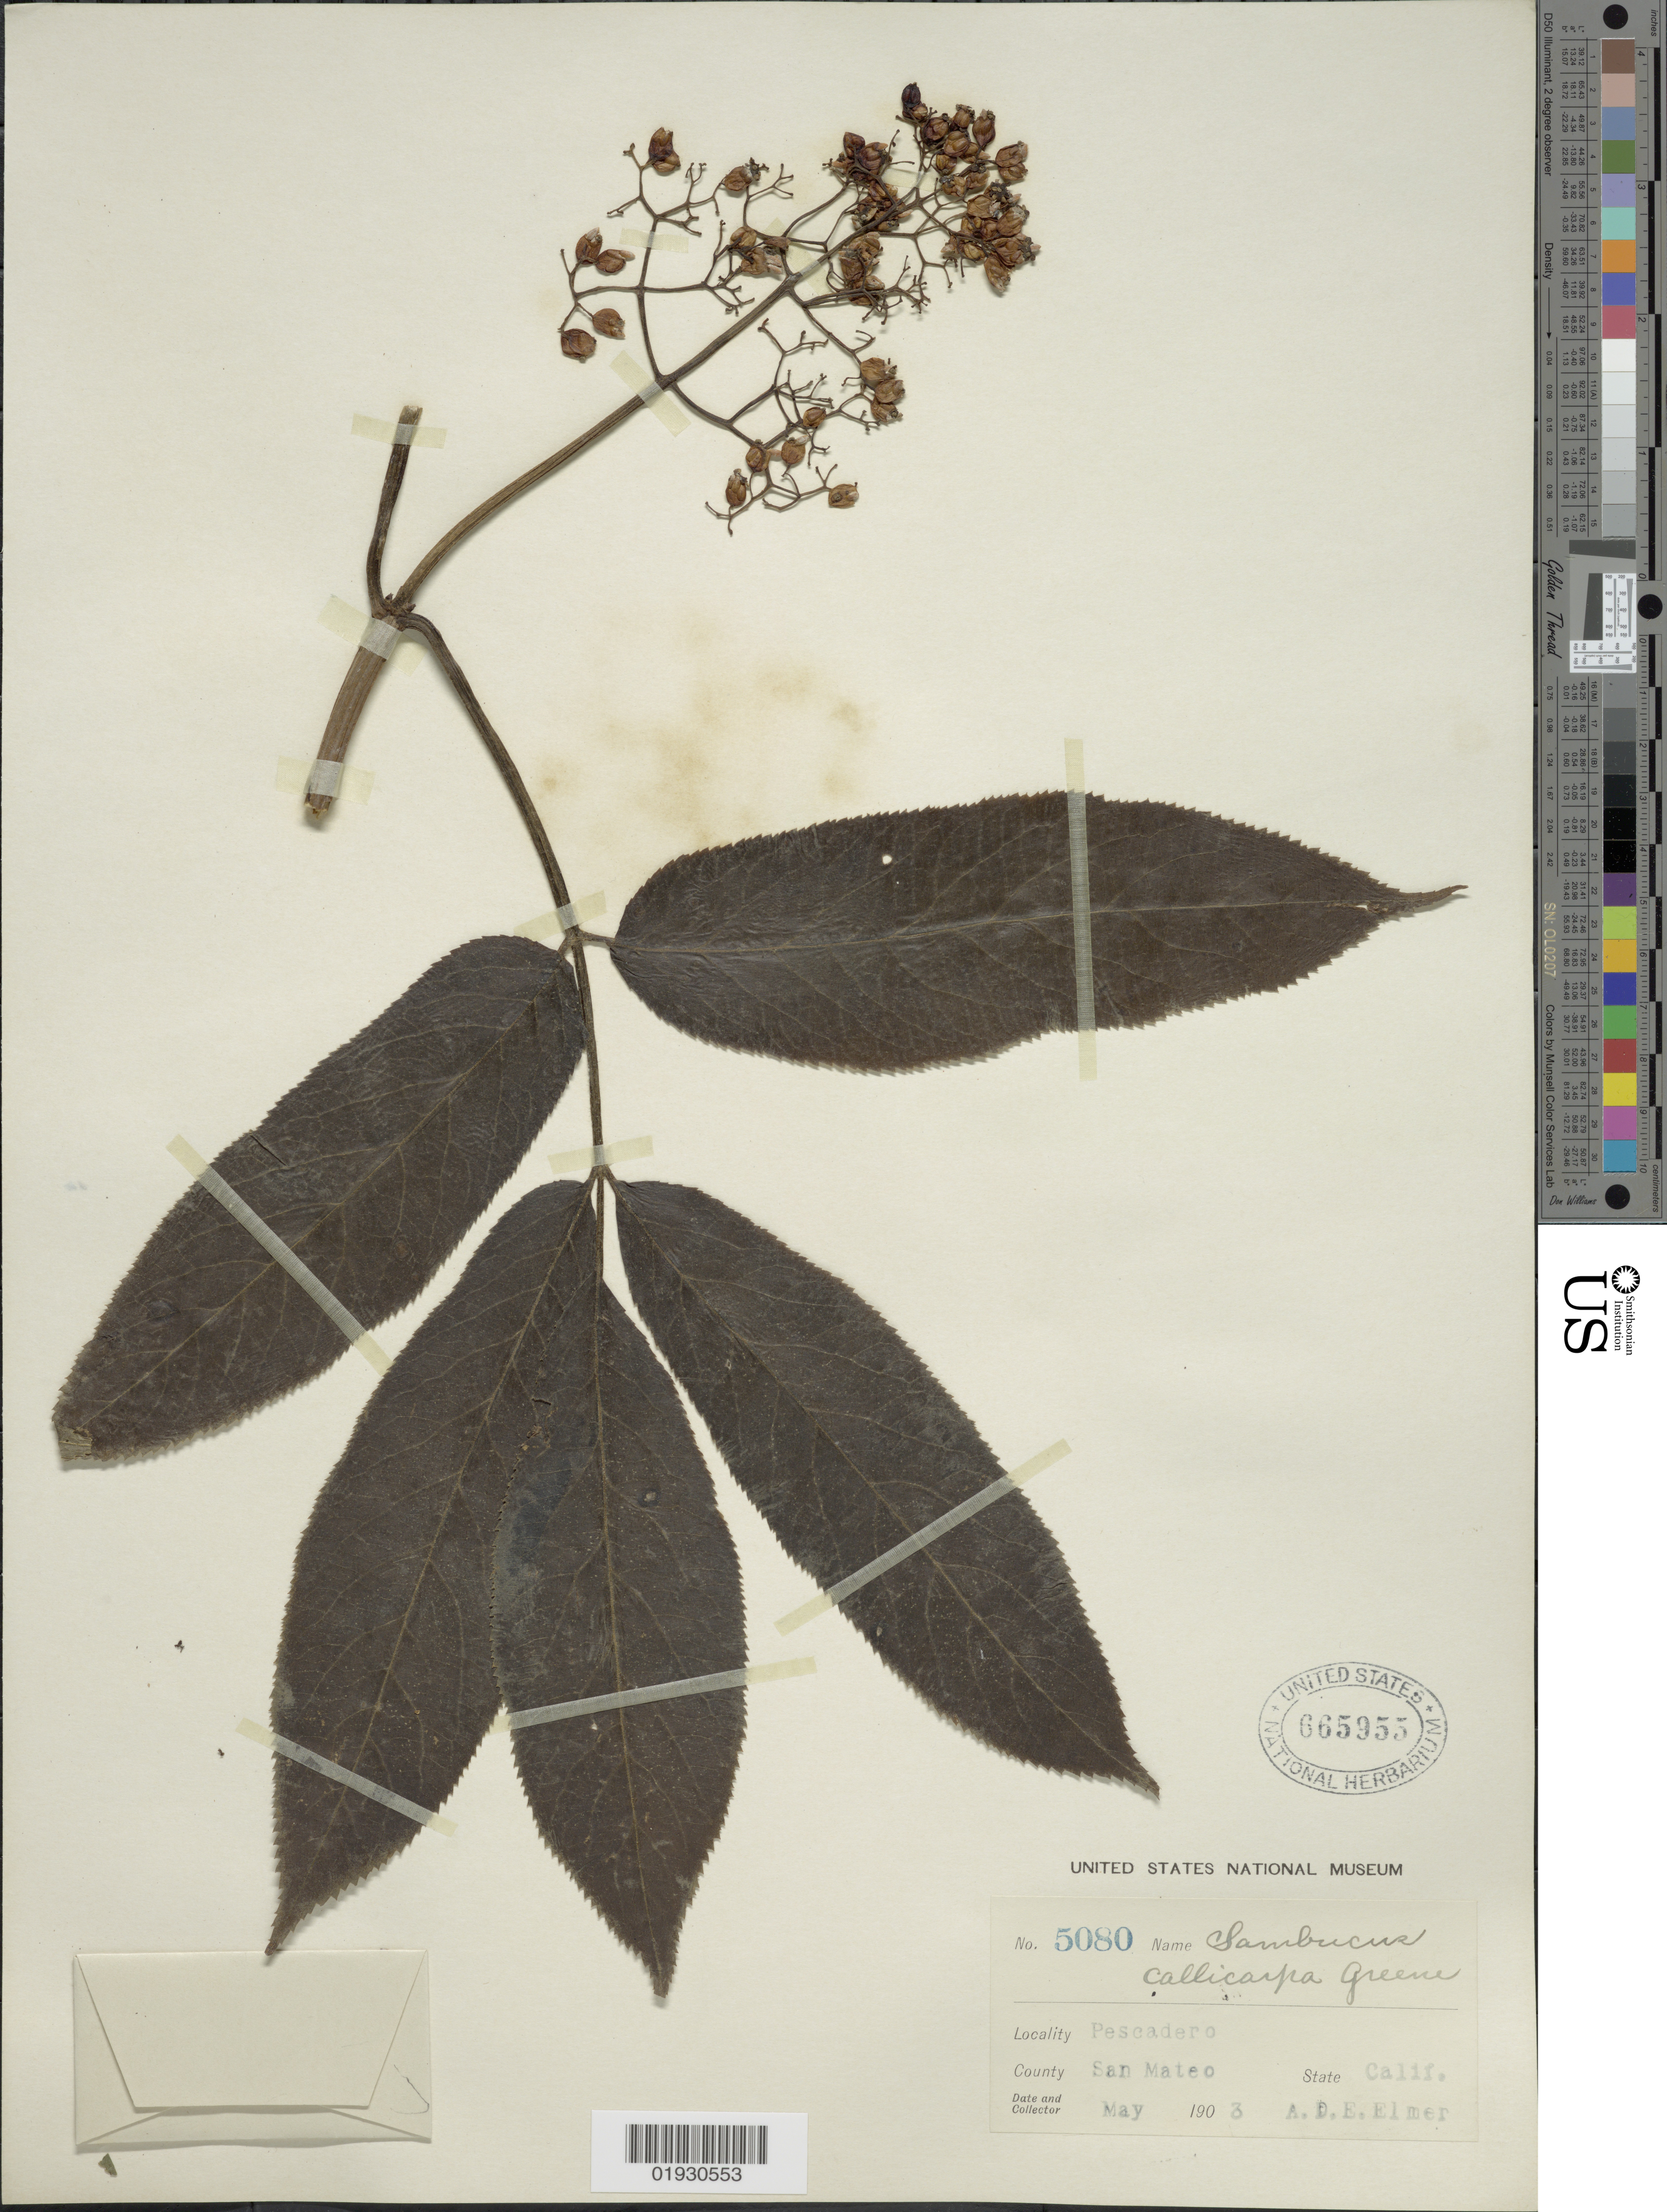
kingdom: Plantae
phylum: Tracheophyta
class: Magnoliopsida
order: Dipsacales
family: Viburnaceae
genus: Sambucus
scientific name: Sambucus callicarpa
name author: Greene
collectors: A. D. E. Elmer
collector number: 5080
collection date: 1903-05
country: United States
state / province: California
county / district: San Mateo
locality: Pescadero. County San Mateo.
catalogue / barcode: US 665955